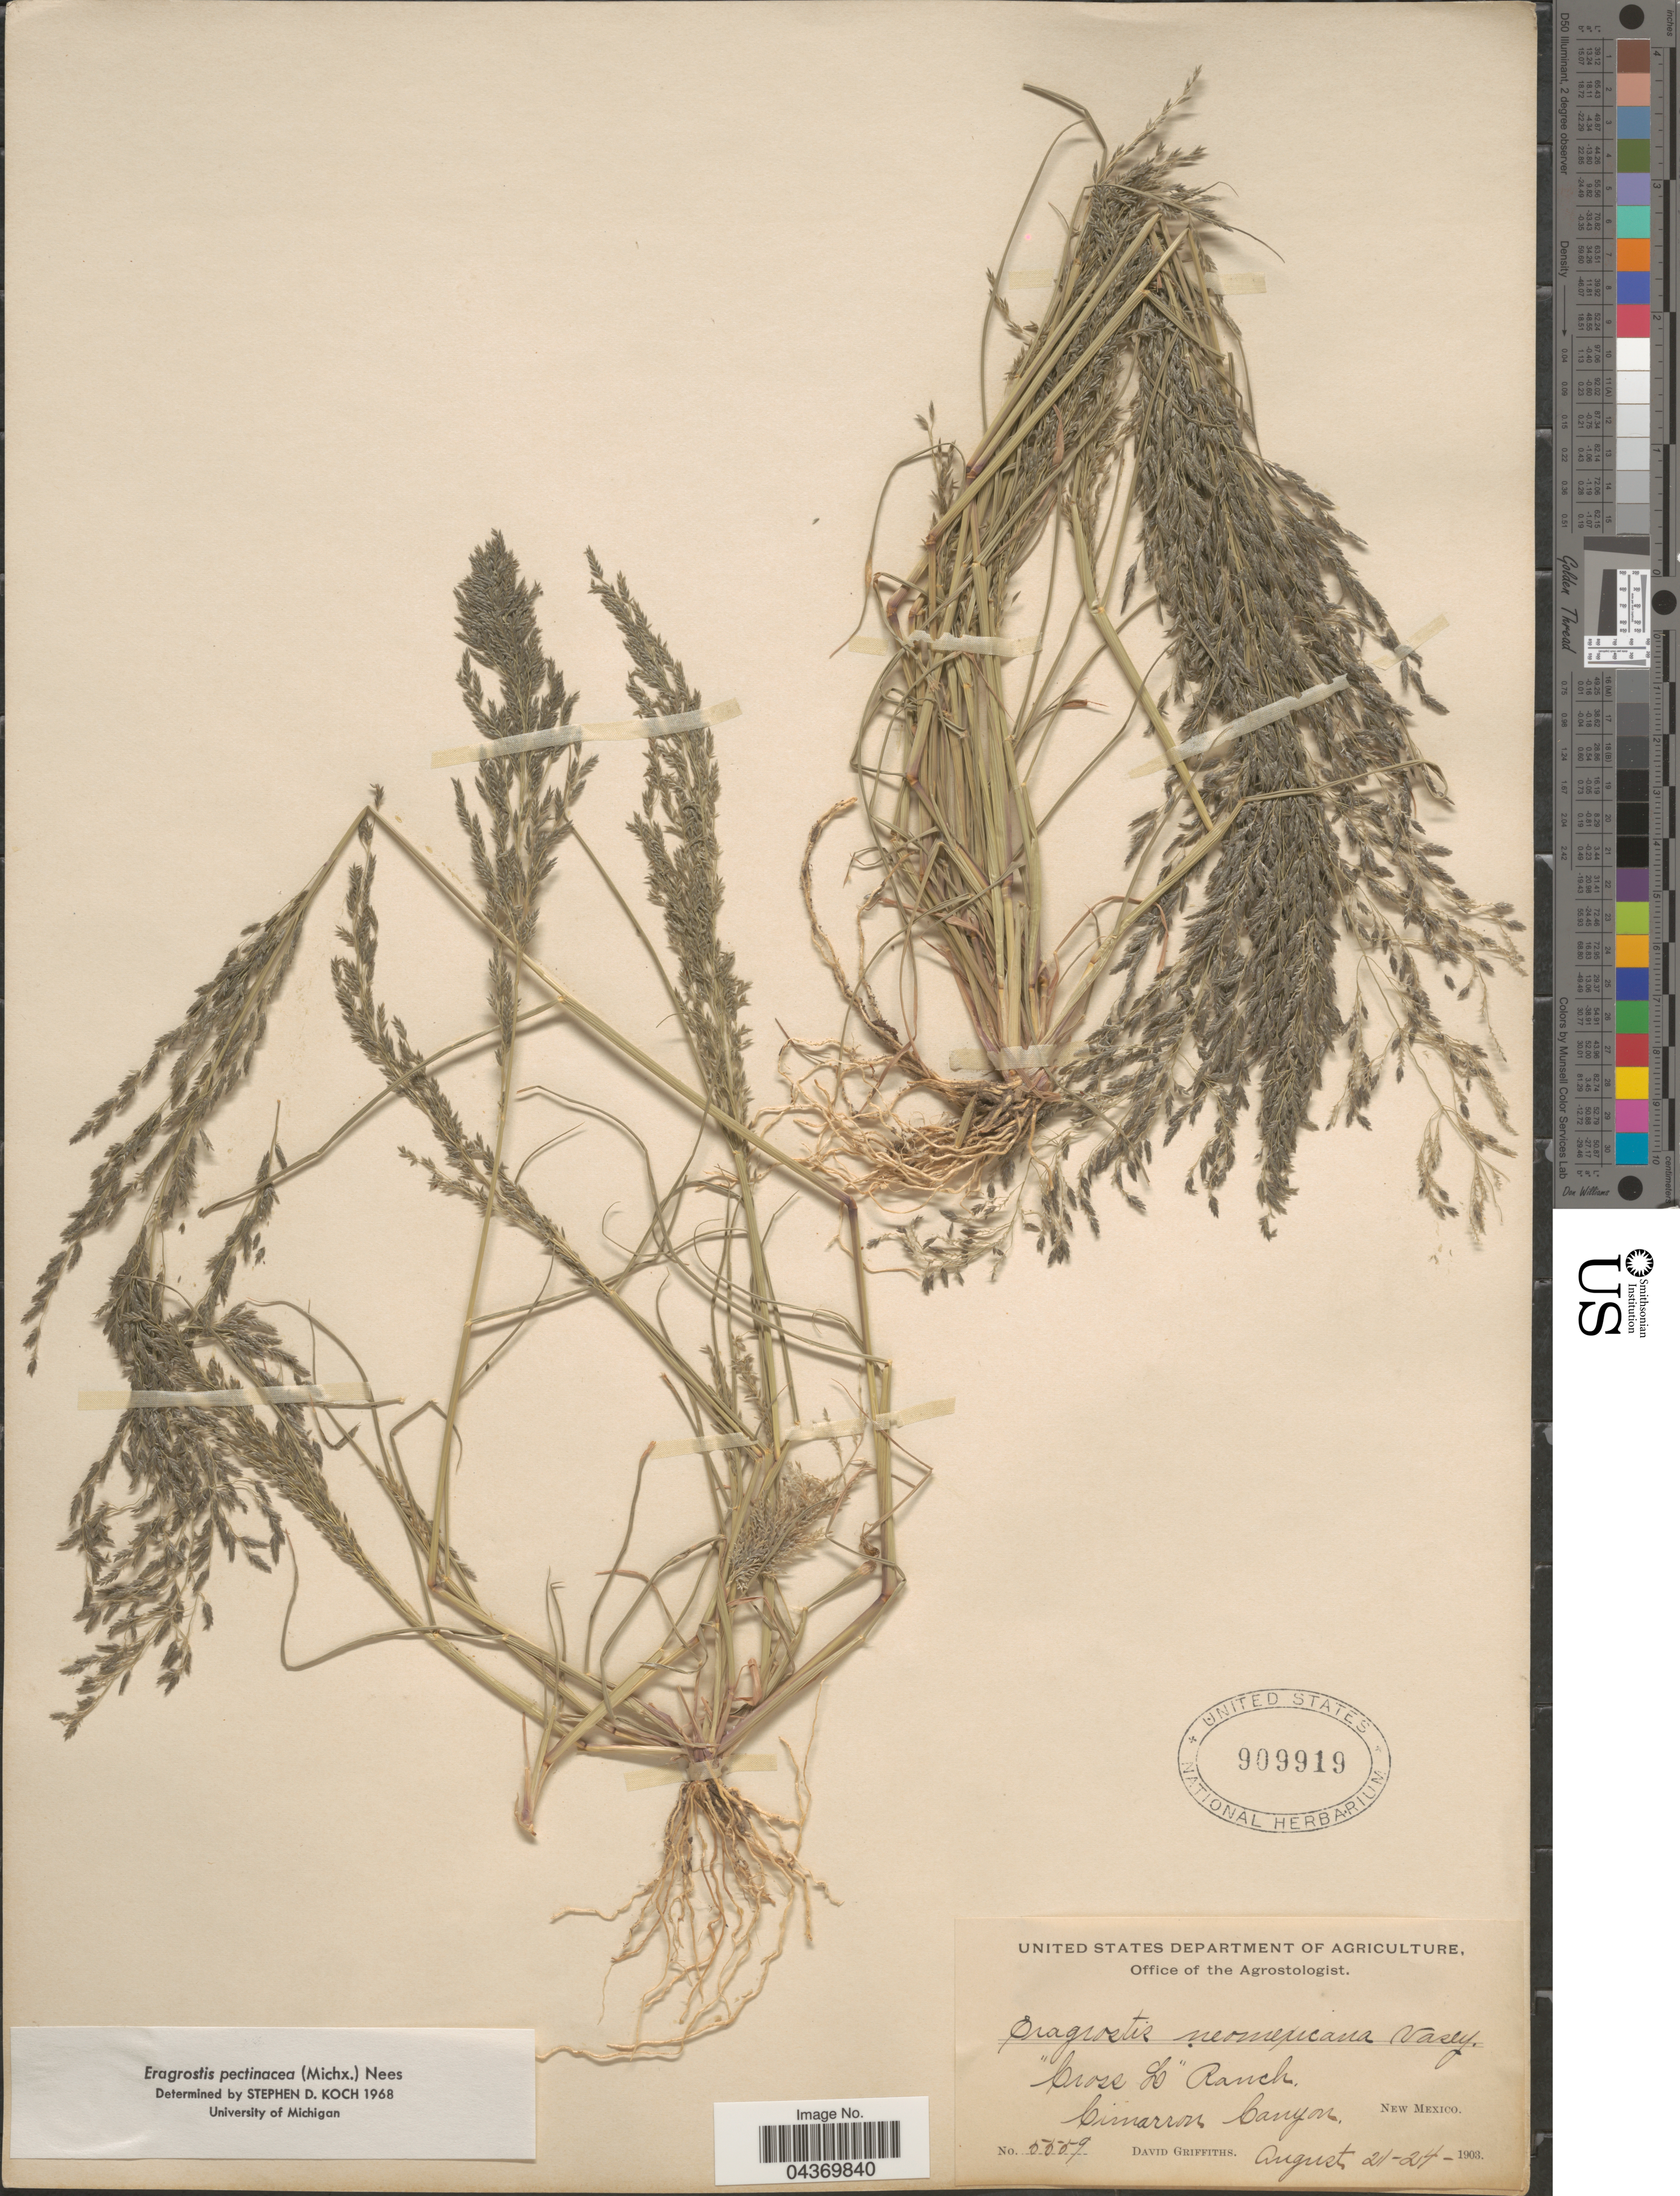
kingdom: Plantae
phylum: Tracheophyta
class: Liliopsida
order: Poales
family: Poaceae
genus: Eragrostis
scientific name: Eragrostis pectinacea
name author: (Michx.) Nees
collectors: D. Griffiths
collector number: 5559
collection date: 1903-08-21/1903-08-24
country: United States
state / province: New Mexico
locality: Cross L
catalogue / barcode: US 909919